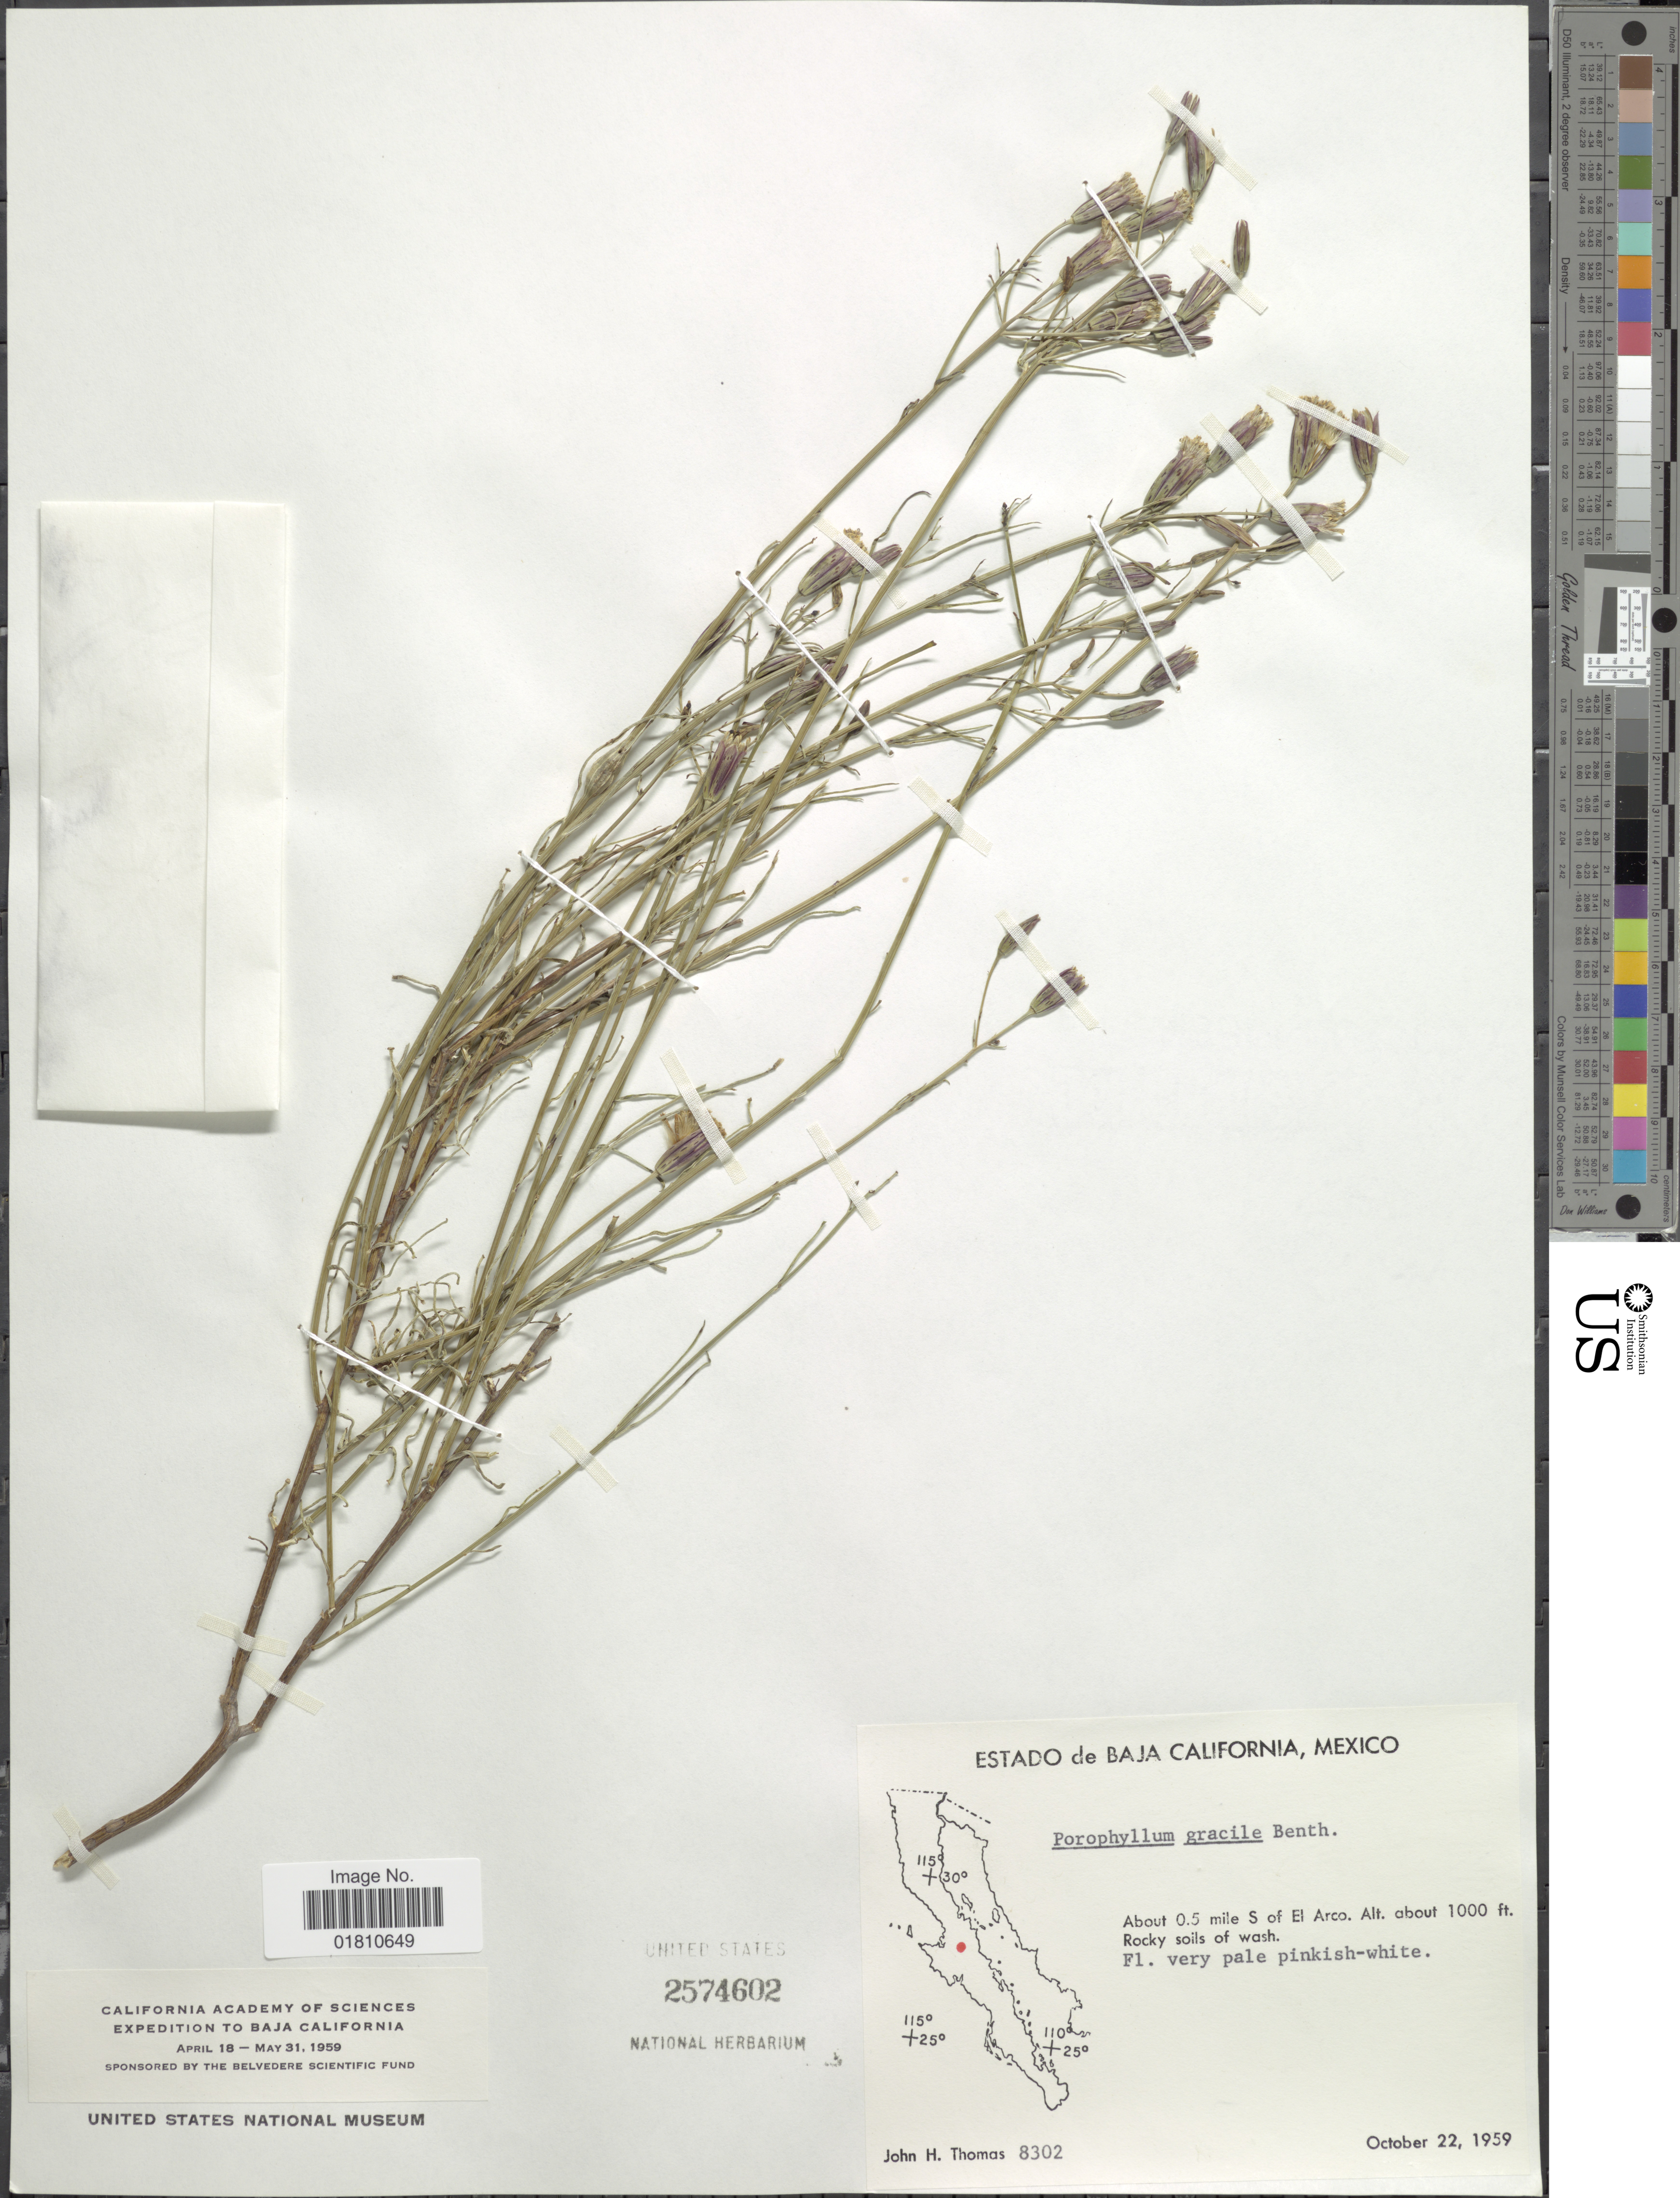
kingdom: Plantae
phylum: Tracheophyta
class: Magnoliopsida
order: Asterales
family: Asteraceae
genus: Porophyllum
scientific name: Porophyllum gracile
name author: Benth.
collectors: J. H. Thomas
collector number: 8302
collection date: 1959-10-22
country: Mexico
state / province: Baja California Sur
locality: About 0.5 mile S of Arco, rocky soils of wash.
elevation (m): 305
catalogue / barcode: US 2574602